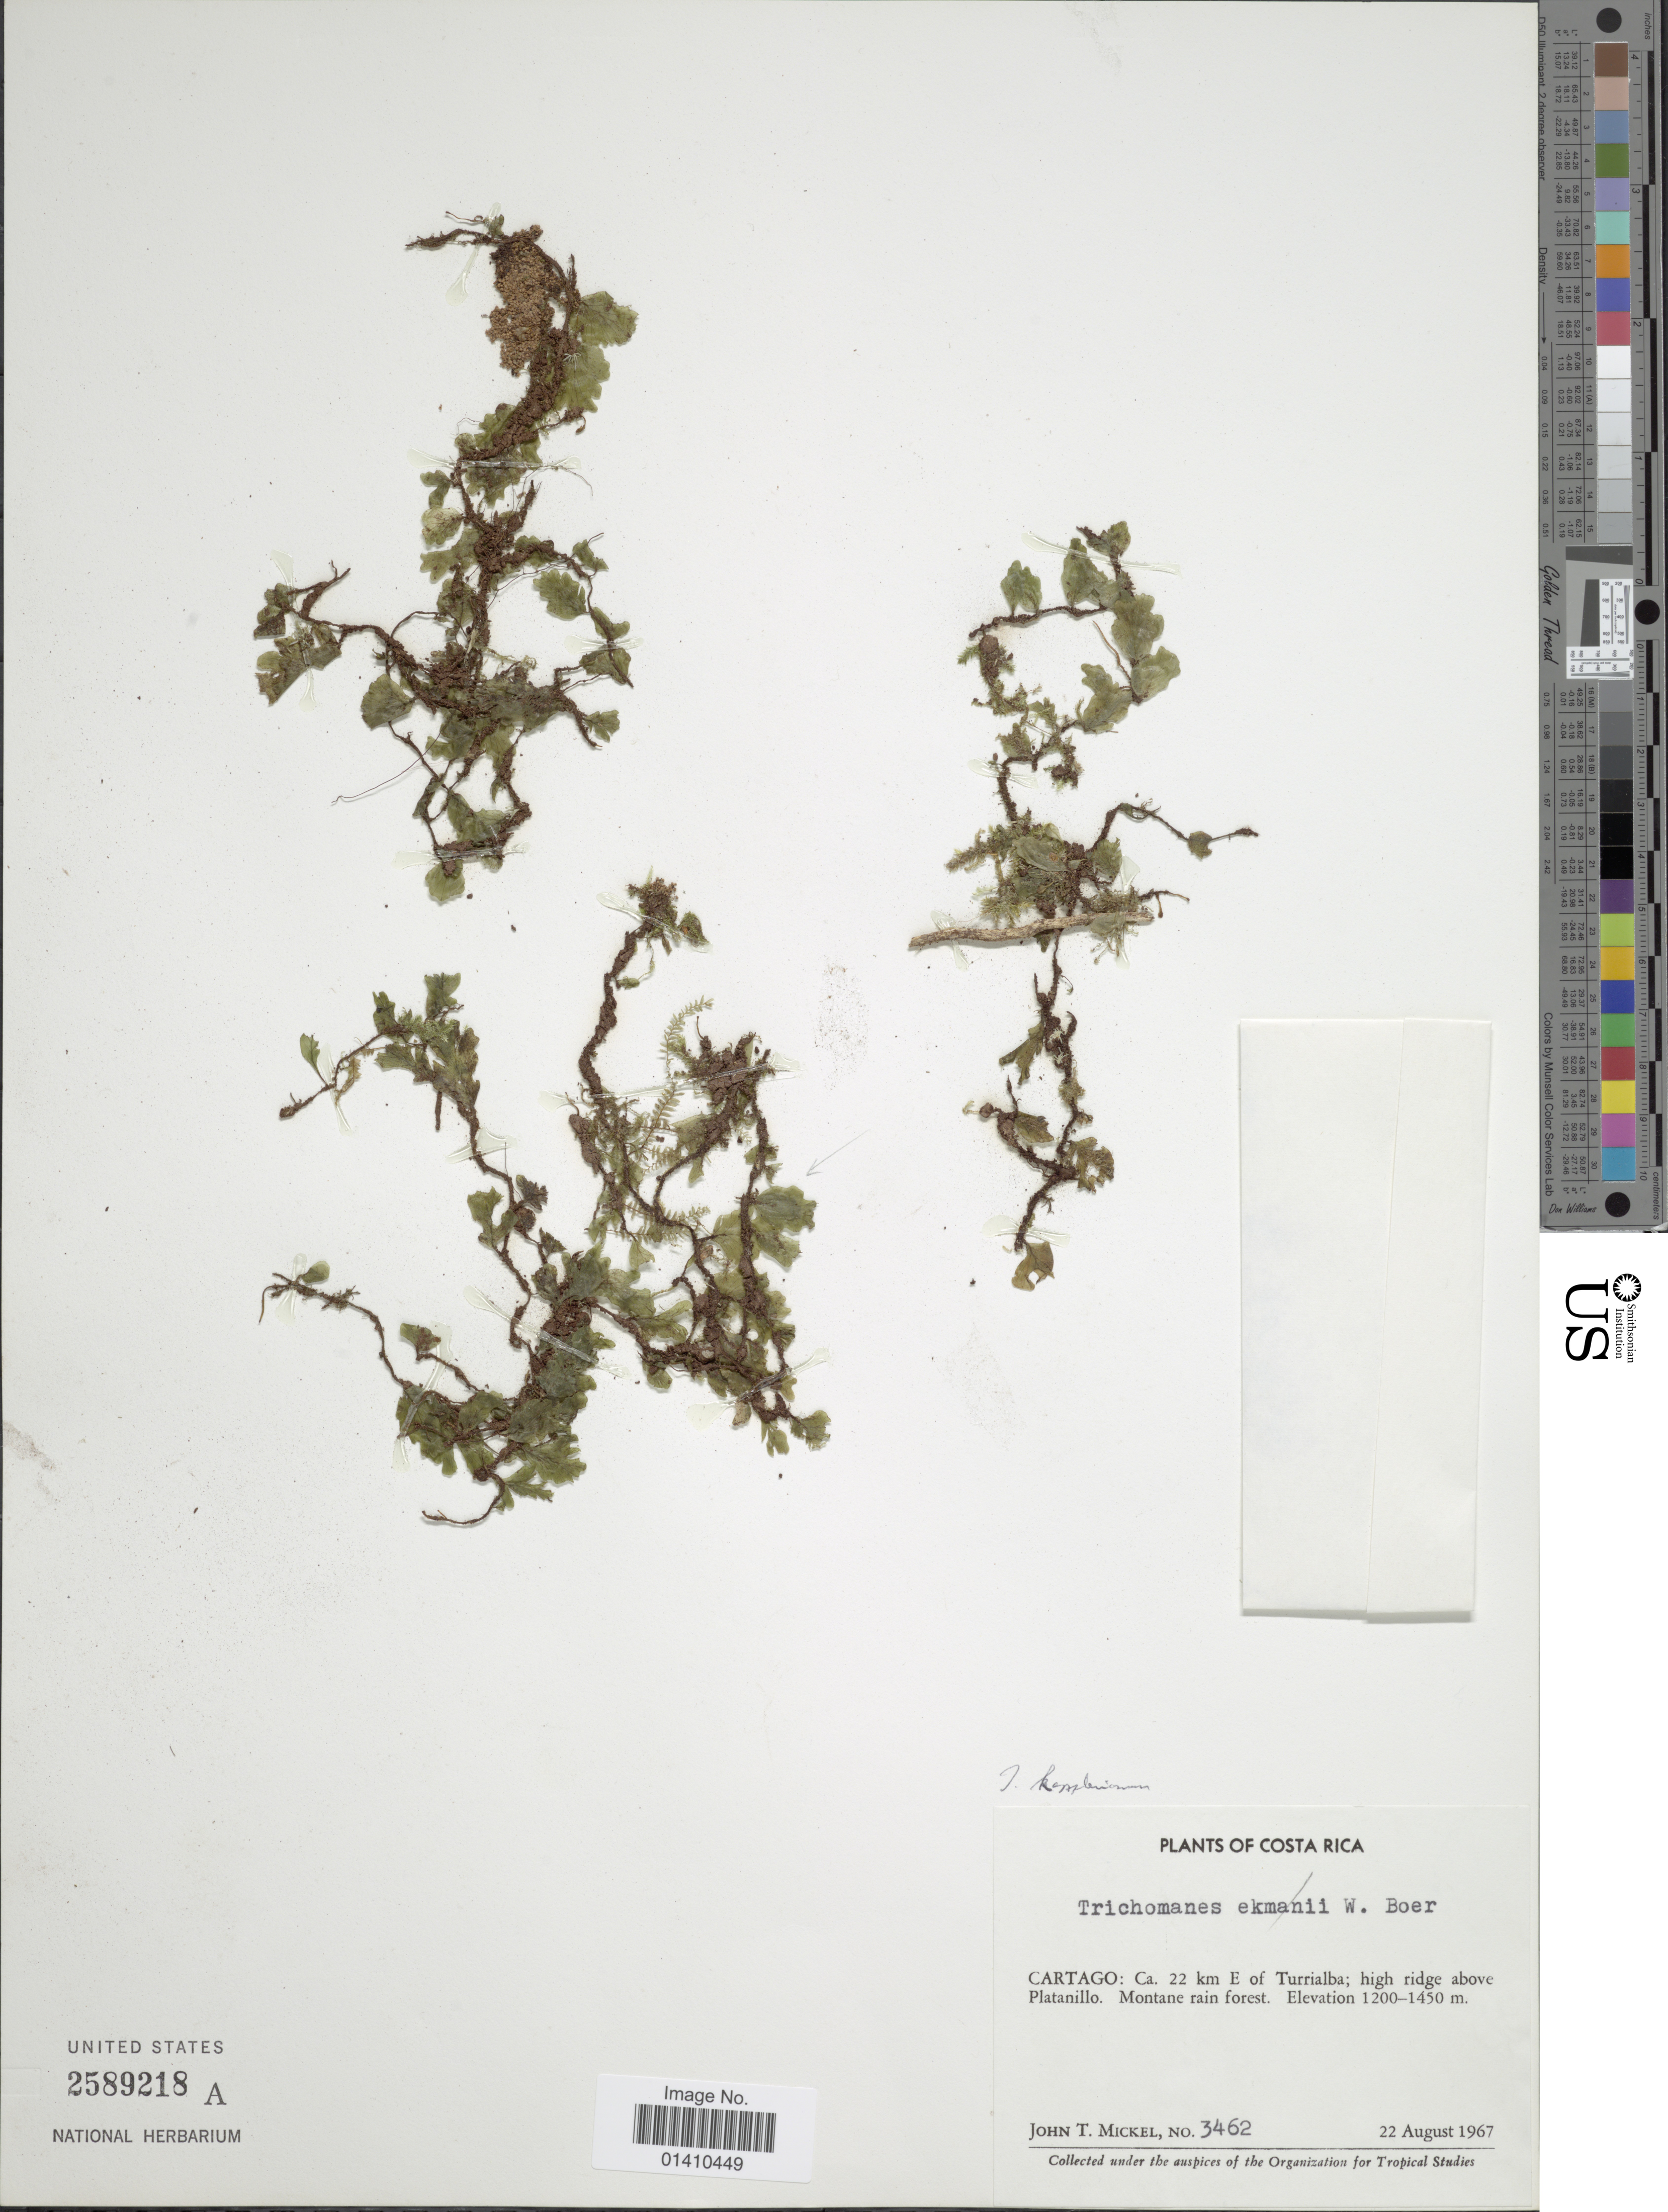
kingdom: Plantae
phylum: Tracheophyta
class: Polypodiopsida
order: Hymenophyllales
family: Hymenophyllaceae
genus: Didymoglossum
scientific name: Didymoglossum kapplerianum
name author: (Sturm) Ebihara & Dubuisson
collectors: J. T. Mickel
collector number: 3462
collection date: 1967-08-22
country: Costa Rica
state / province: Cartago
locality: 22 km E of Turrialba; high ridge above Platanillo Montane rain forest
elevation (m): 1200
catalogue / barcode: US 2589218A